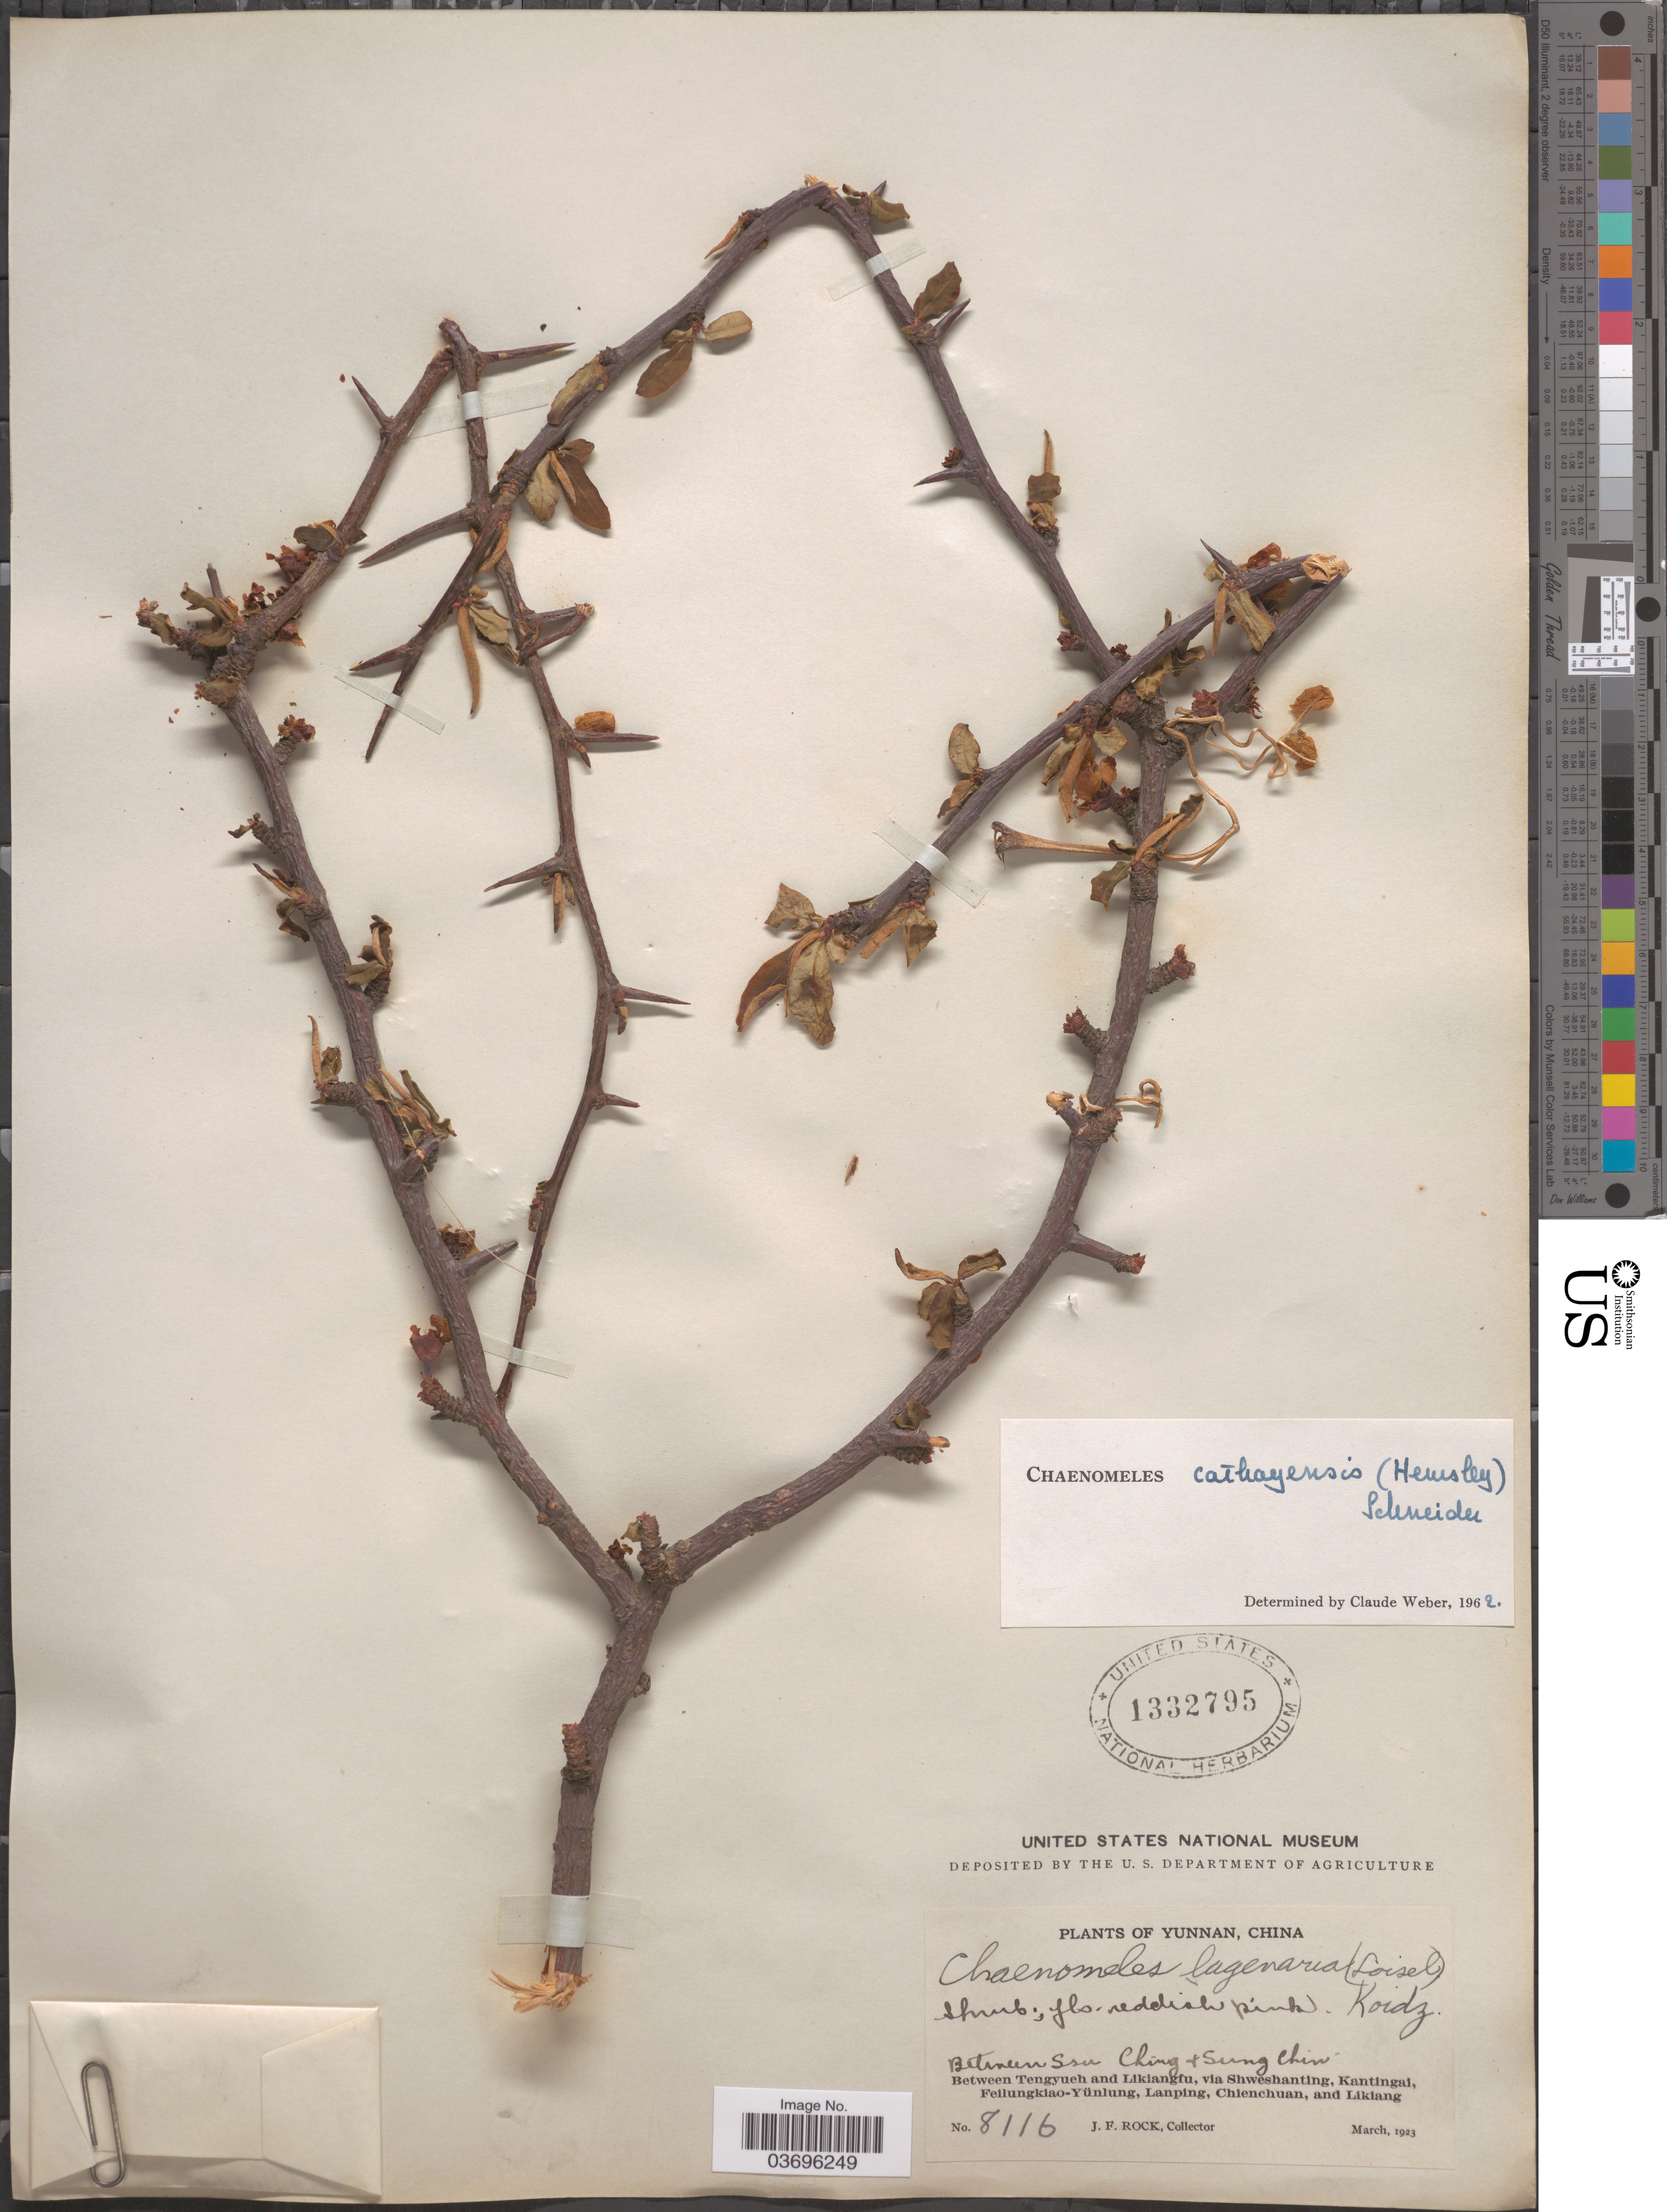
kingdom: Plantae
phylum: Tracheophyta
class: Magnoliopsida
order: Rosales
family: Rosaceae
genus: Chaenomeles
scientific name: Chaenomeles lagenaria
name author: (Loisel.) Koidz.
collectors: J. Rock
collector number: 8116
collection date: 1923-03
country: China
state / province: Yunnan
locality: Between Szu Ching & Sung Chin. Betwee Tengyueh and Likiangfu, via Shweshanting, Kantingai, Feilungkiao-Yünlung, Lanping, Chienchuan, and Likiang.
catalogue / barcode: US 1332795